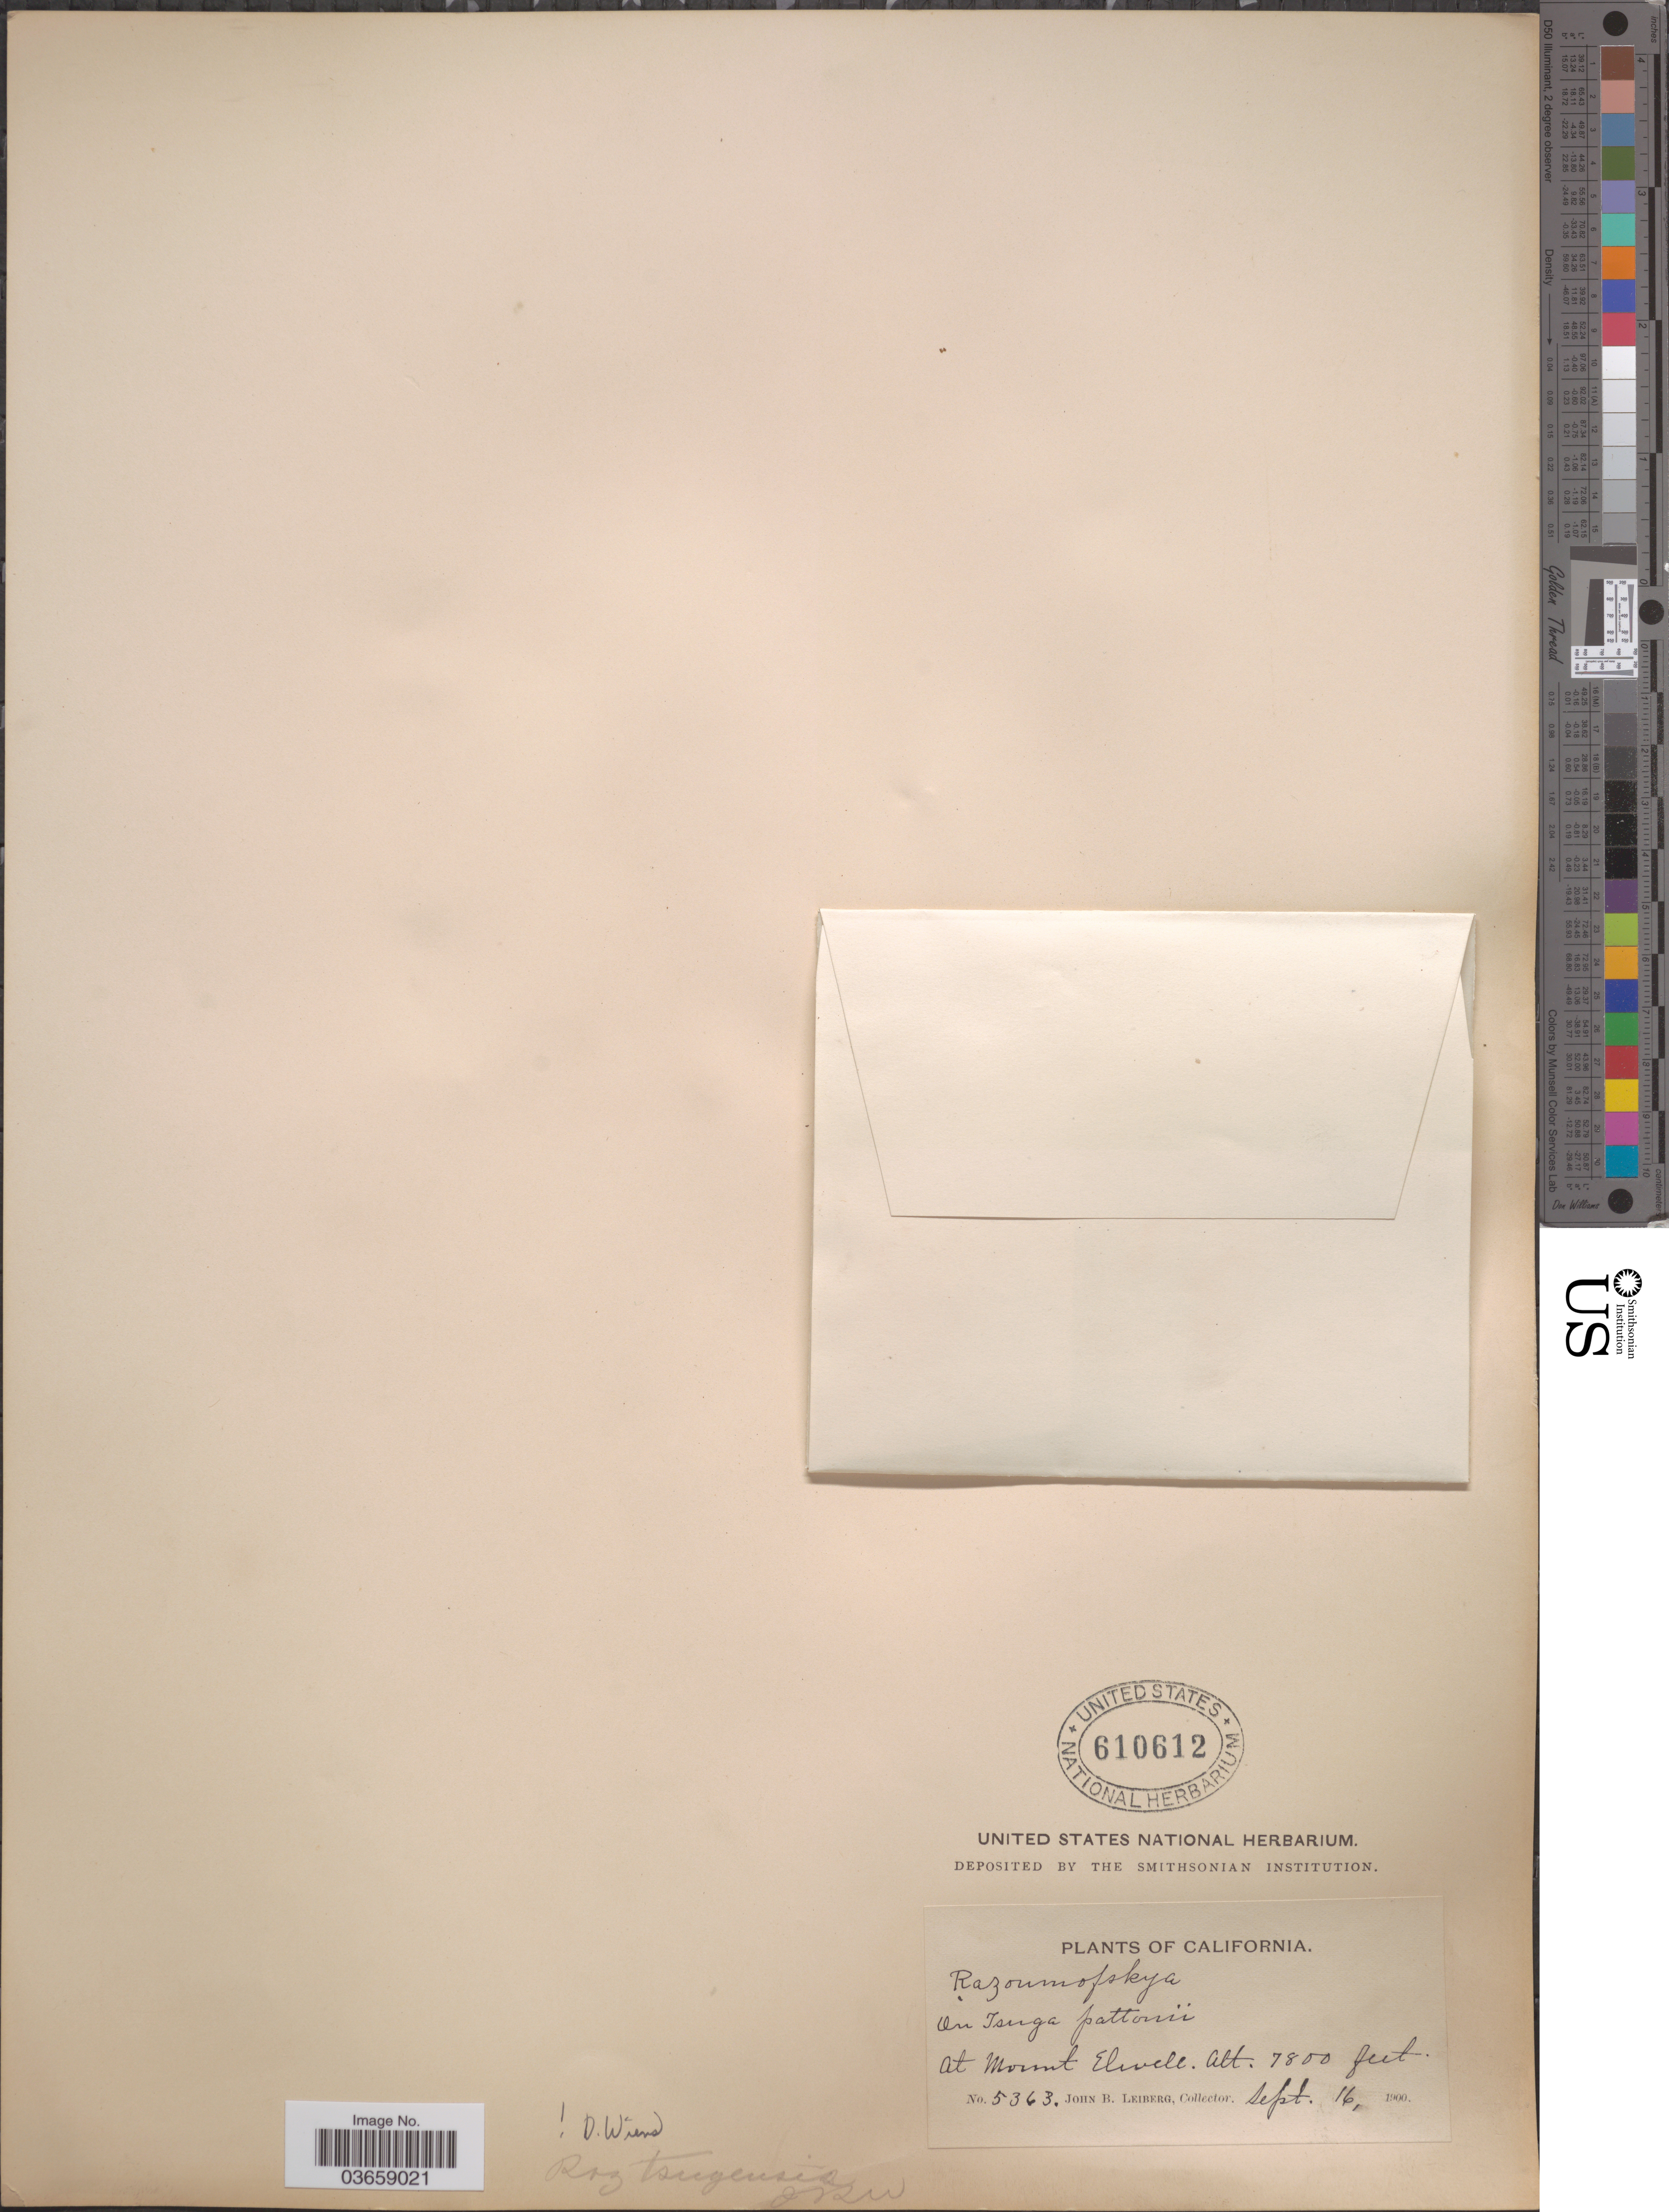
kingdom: Plantae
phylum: Tracheophyta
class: Magnoliopsida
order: Santalales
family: Viscaceae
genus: Arceuthobium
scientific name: Arceuthobium tsugense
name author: (Rosend.) G.N. Jones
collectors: J. B. Leiberg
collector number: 5363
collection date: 1900-09-16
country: United States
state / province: California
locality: At Mount Elwell.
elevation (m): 2377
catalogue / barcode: US 610612